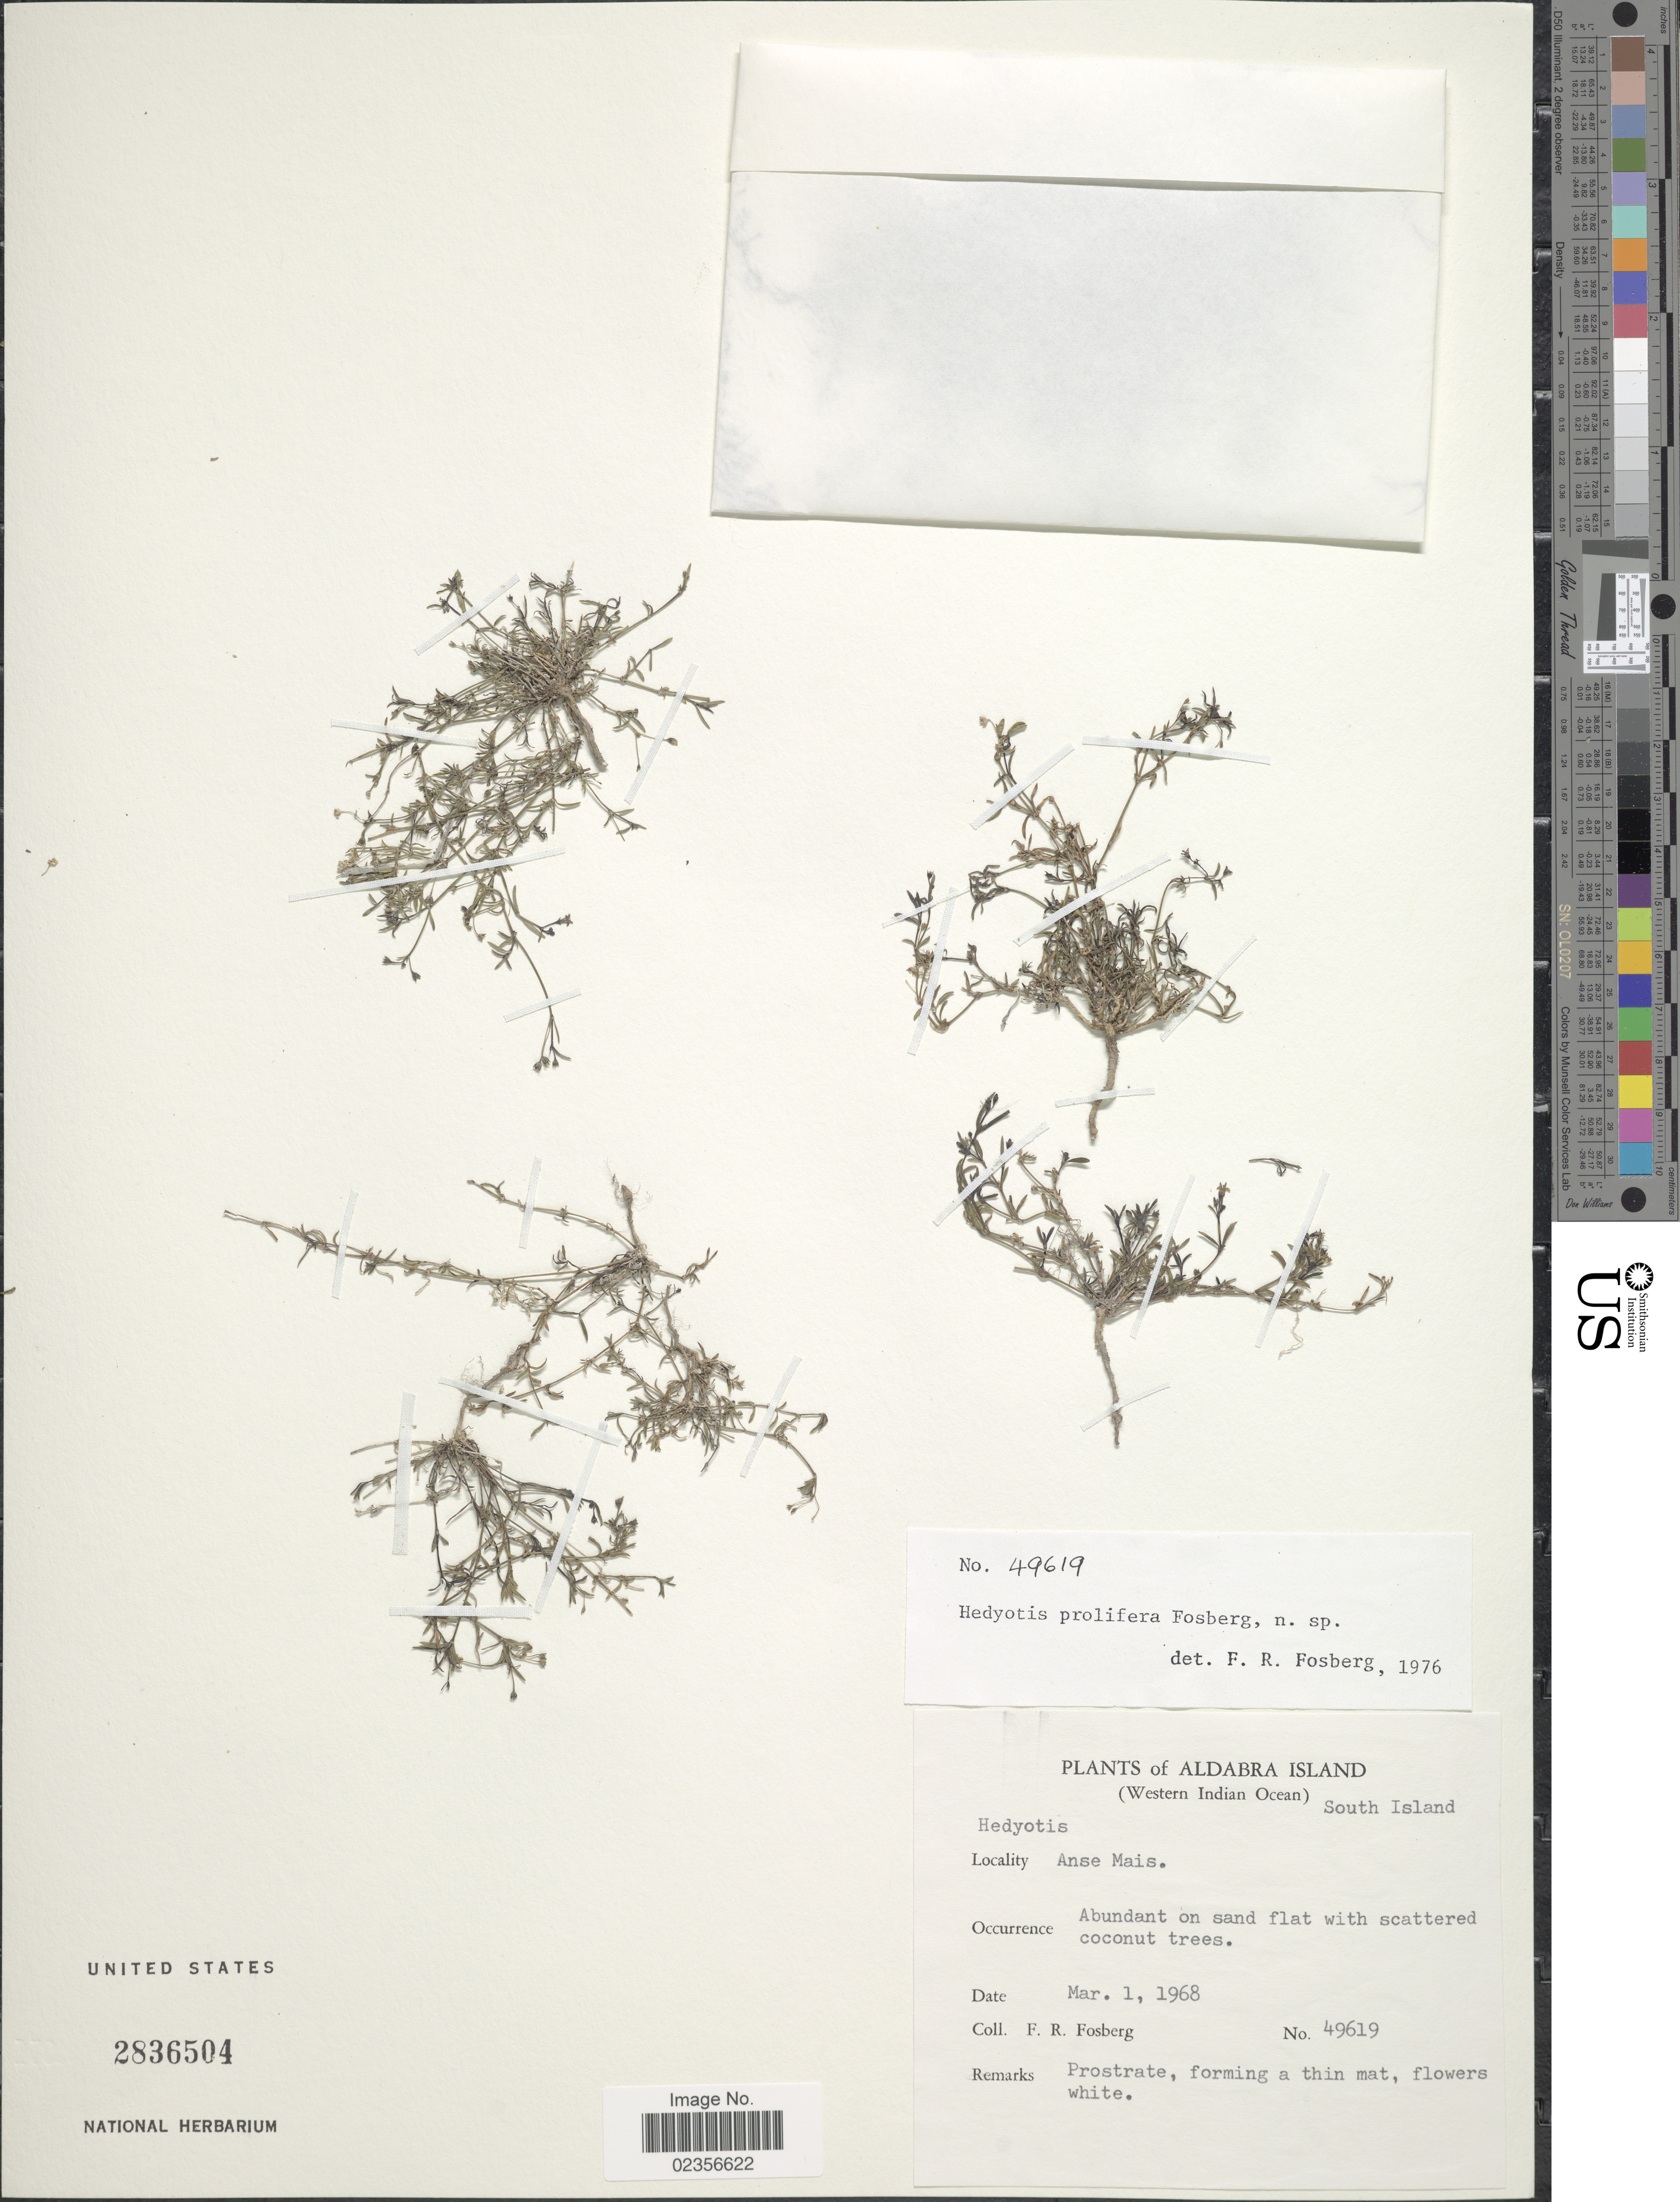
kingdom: Plantae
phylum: Tracheophyta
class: Magnoliopsida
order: Gentianales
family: Rubiaceae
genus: Hedyotis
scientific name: Hedyotis prolifera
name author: Fosberg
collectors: F. R. Fosberg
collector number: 49619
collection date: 1968-03-01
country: Seychelles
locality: Aldabra Island: South Island. Anse Mais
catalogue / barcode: US 2836504